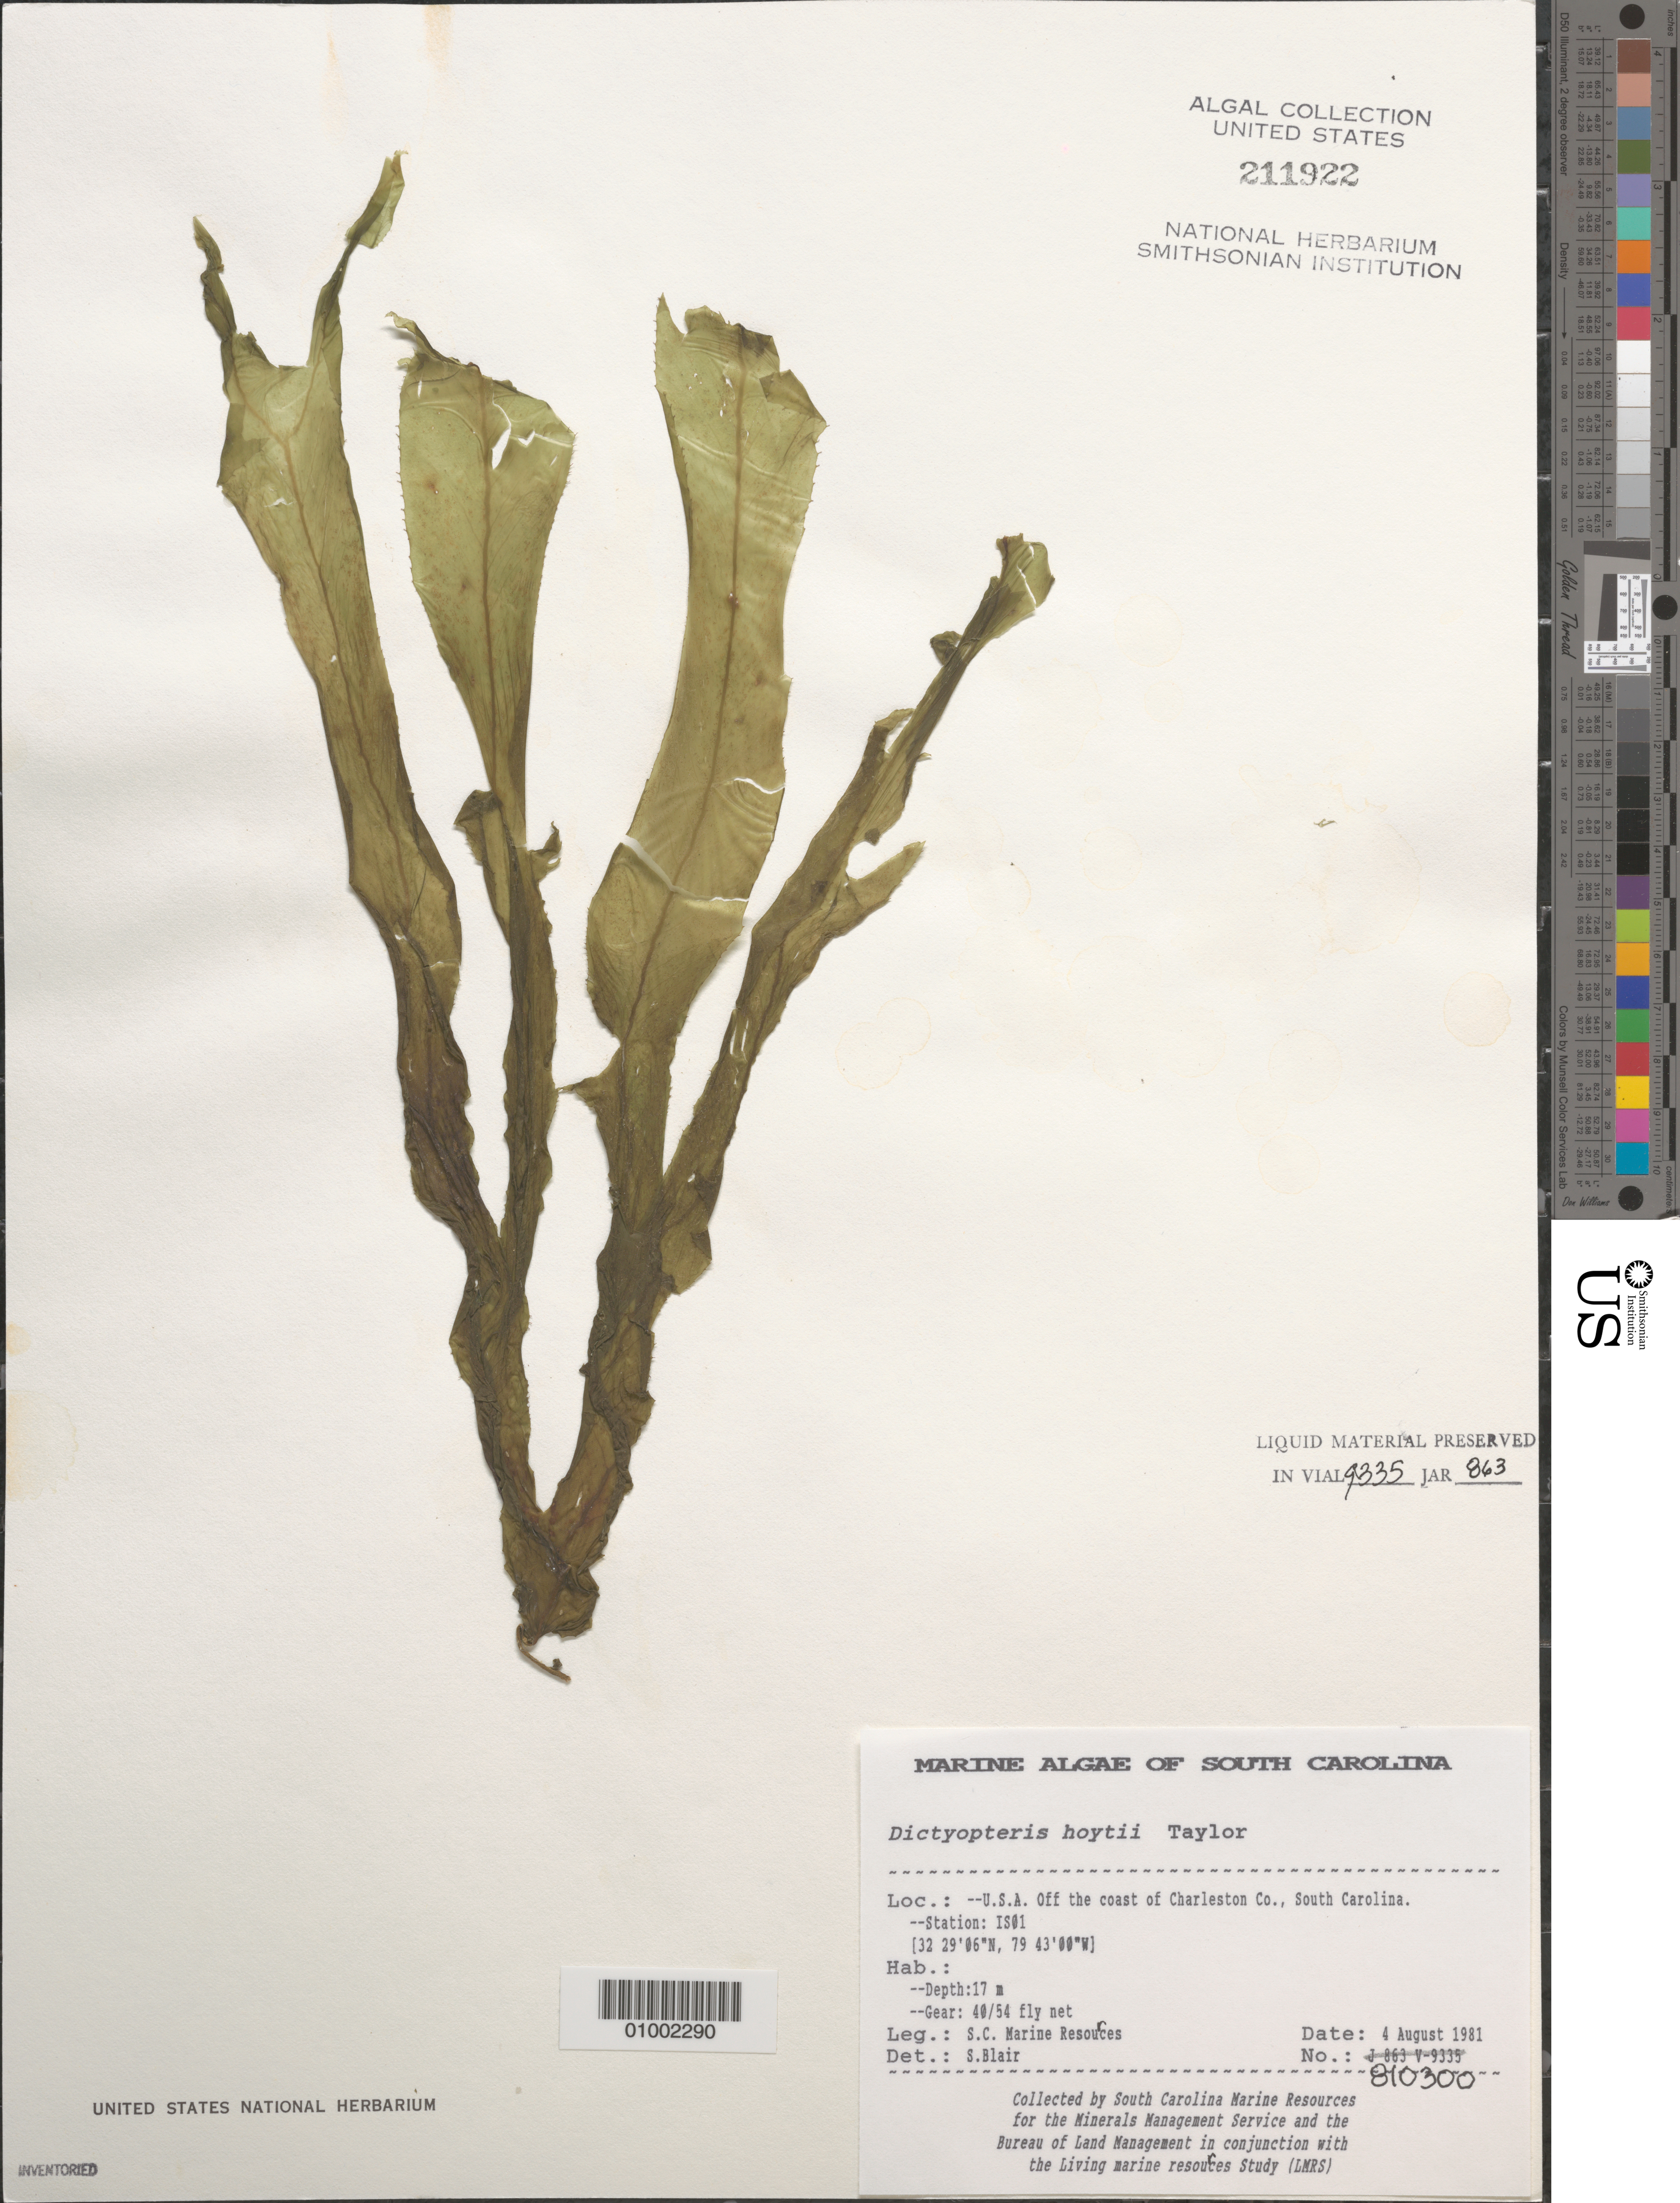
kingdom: Chromista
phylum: Ochrophyta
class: Phaeophyceae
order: Dictyotales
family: Dictyotaceae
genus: Dictyopteris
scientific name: Dictyopteris hoytii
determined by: Blair, S. M.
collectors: South Carolina Marine Resources for BLM/MMS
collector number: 810300 (Station IS01)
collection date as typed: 04 Aug 1981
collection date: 1981-08-04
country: United States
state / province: South Carolina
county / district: Charleston County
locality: Off coast of Charleston County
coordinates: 32 29'06" N, 79 43'00" W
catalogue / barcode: US 211922